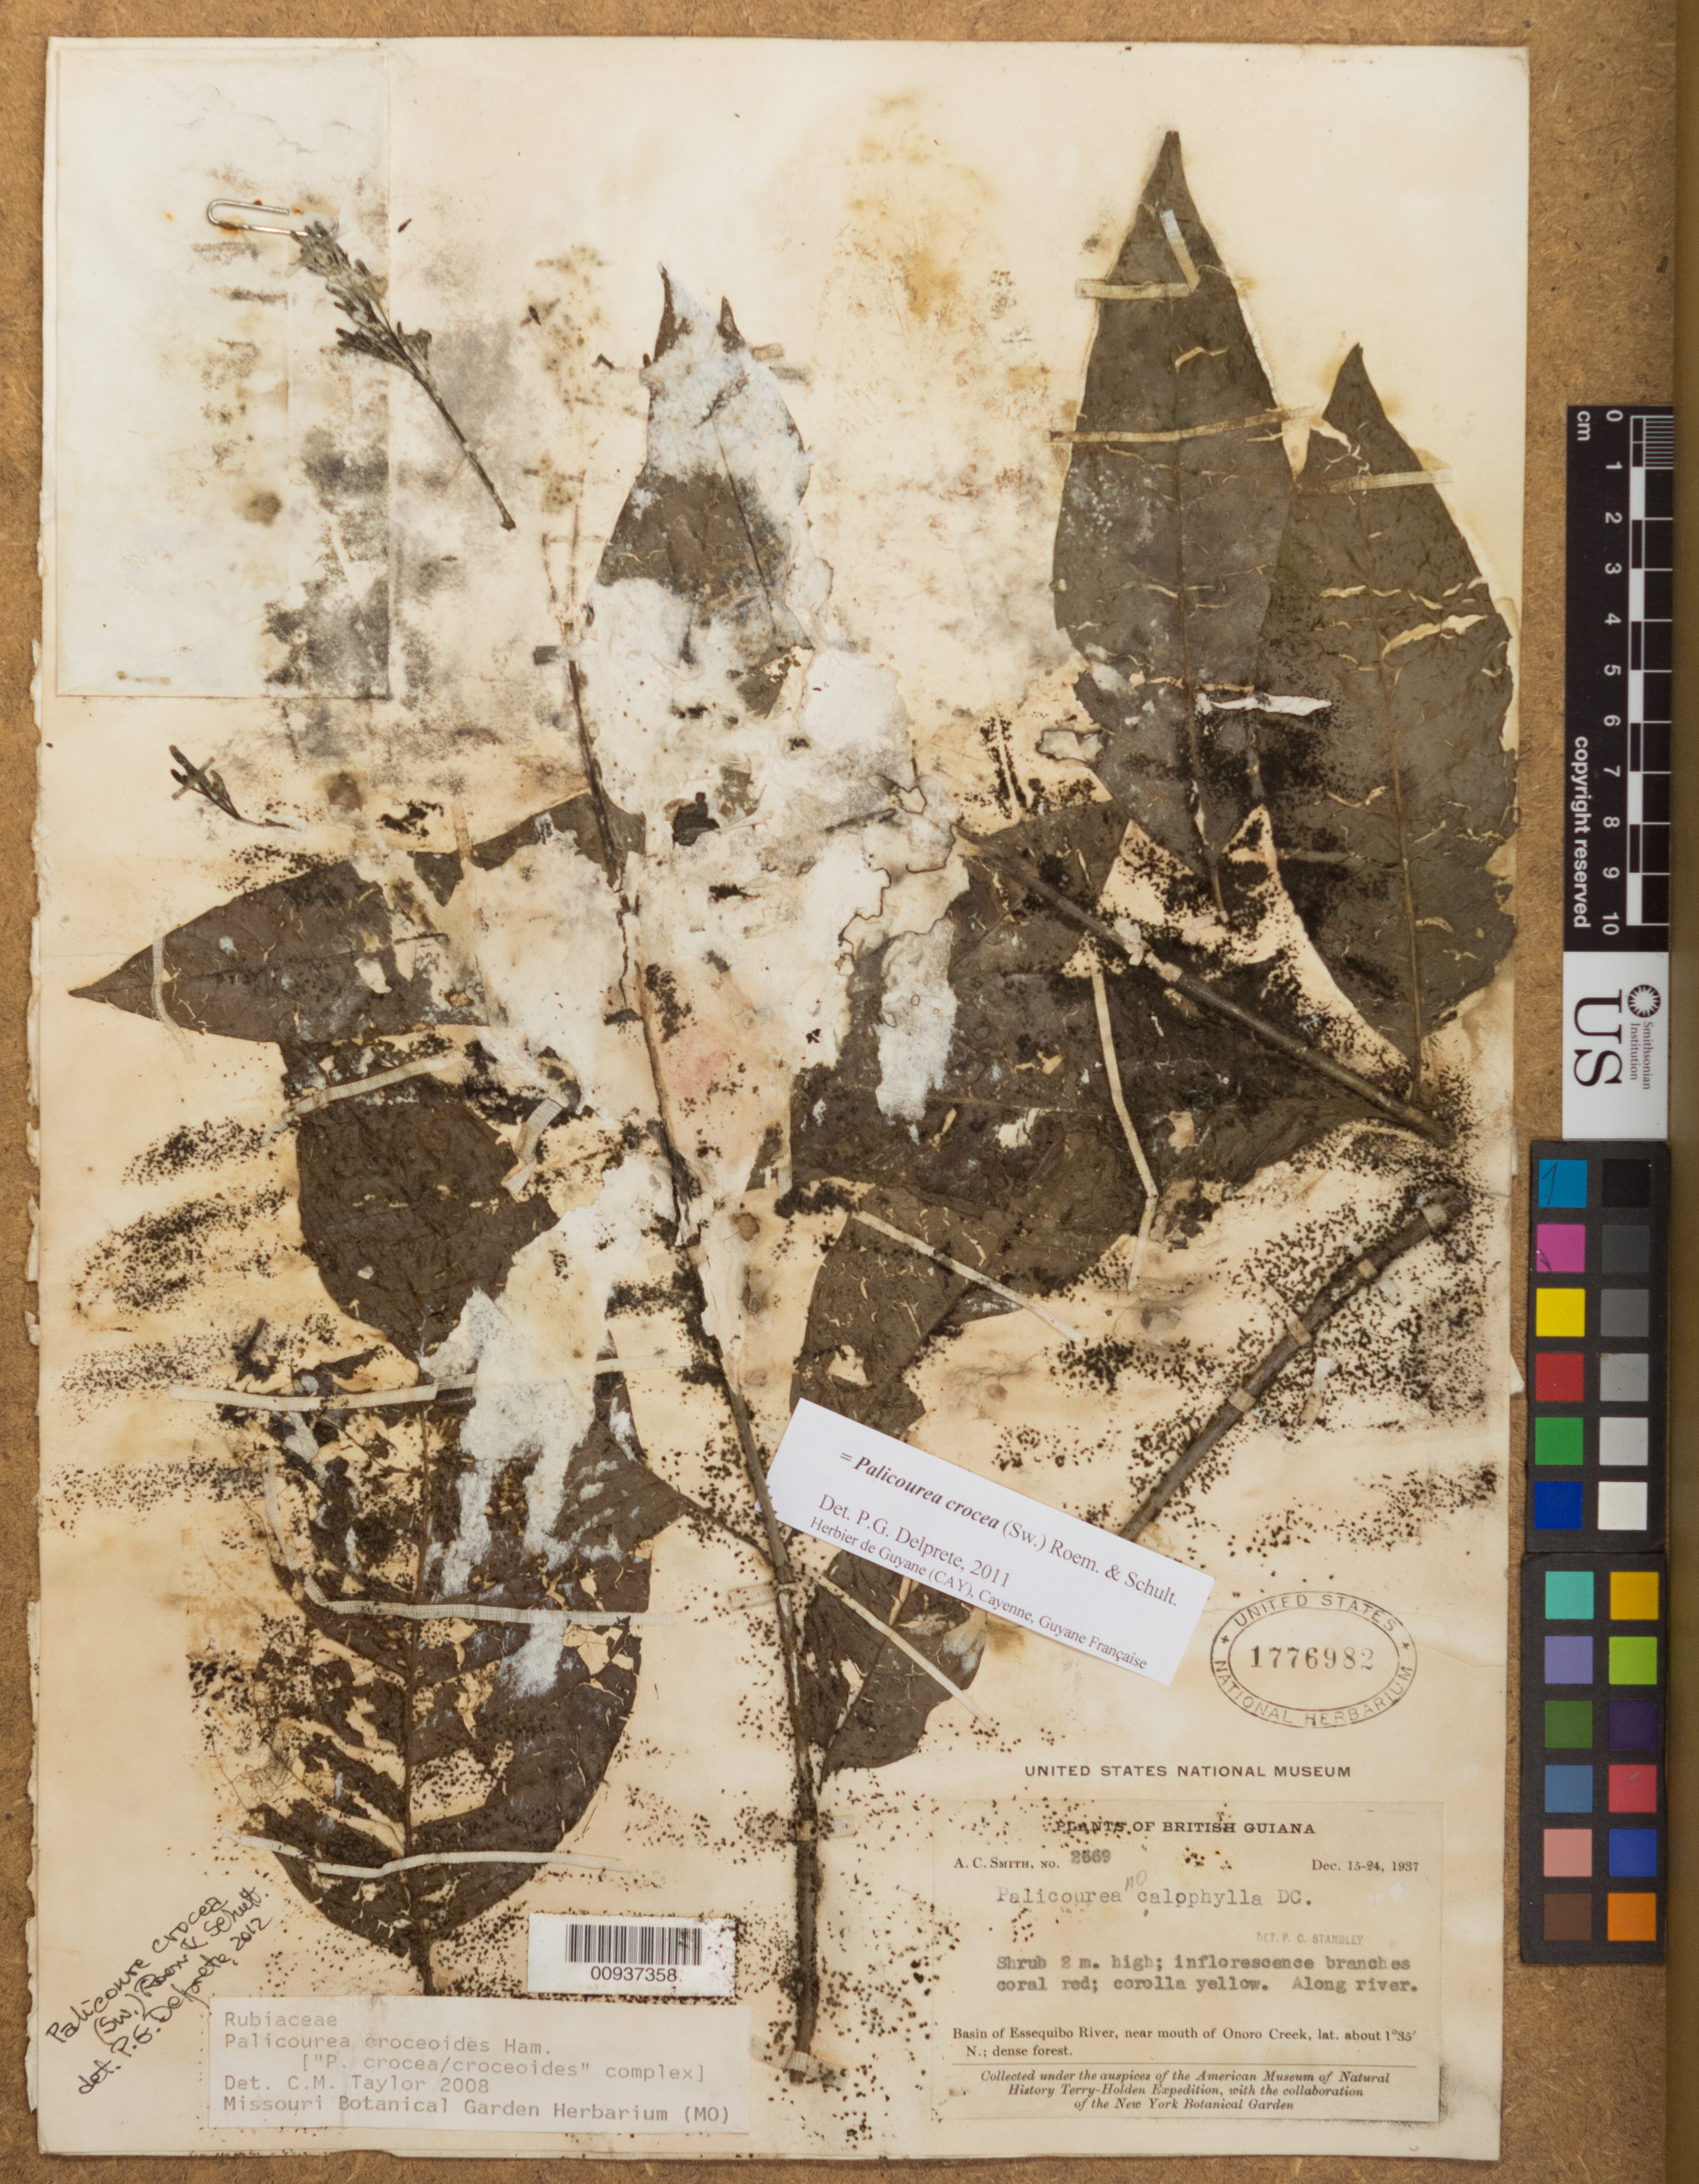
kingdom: Plantae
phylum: Tracheophyta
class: Magnoliopsida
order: Gentianales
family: Rubiaceae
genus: Palicourea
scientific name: Palicourea croceoides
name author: Desv. ex Ham.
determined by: Taylor, Charlotte M.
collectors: A. C. Smith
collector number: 2669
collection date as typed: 15-Dec-37 to 24-Dec-37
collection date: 1937-12-15/1937-12-24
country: Guyana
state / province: U. Takutu-U. Essequibo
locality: Onoro Creek (near mouth), Essequibo River basin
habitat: Along river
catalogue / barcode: US 1776982